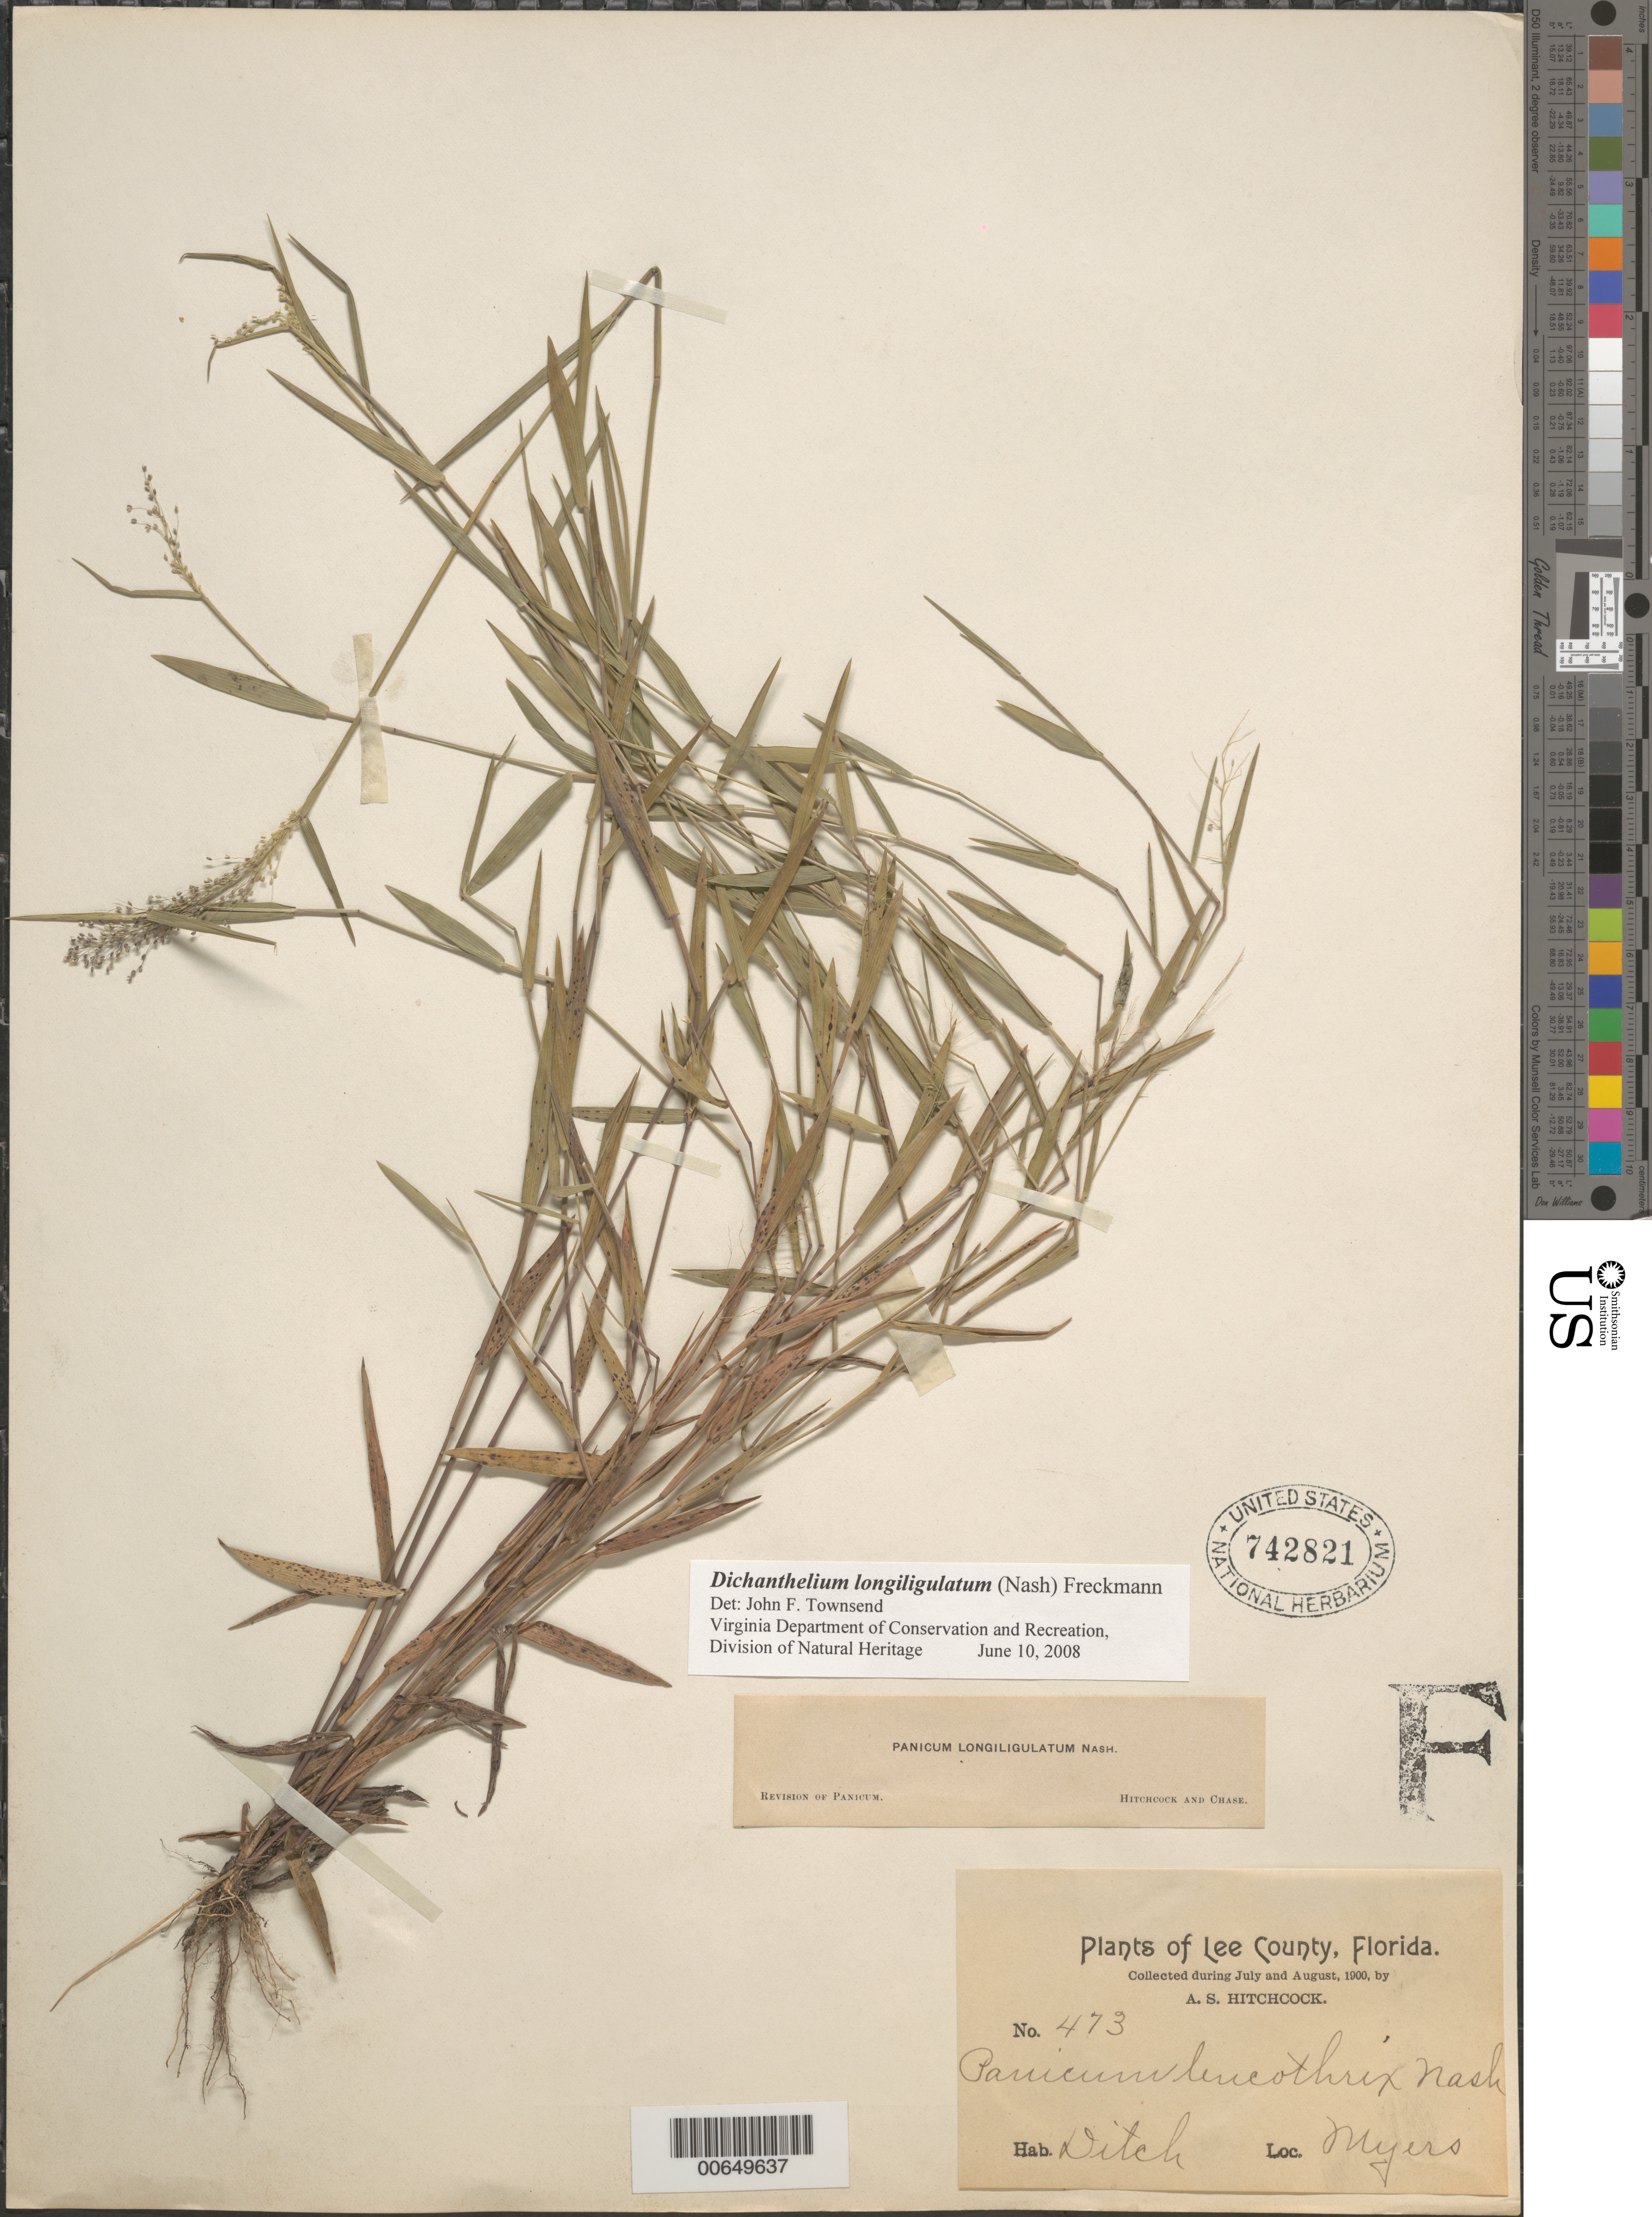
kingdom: Plantae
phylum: Tracheophyta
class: Liliopsida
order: Poales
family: Poaceae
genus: Dichanthelium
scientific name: Dichanthelium leucothrix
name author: (Nash) Freckmann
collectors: A. S. Hitchcock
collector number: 473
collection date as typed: Jul 1900 to -- Aug 1900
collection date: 1900-07/1900-08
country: United States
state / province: Florida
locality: Myers.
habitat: Ditch.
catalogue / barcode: US 742821